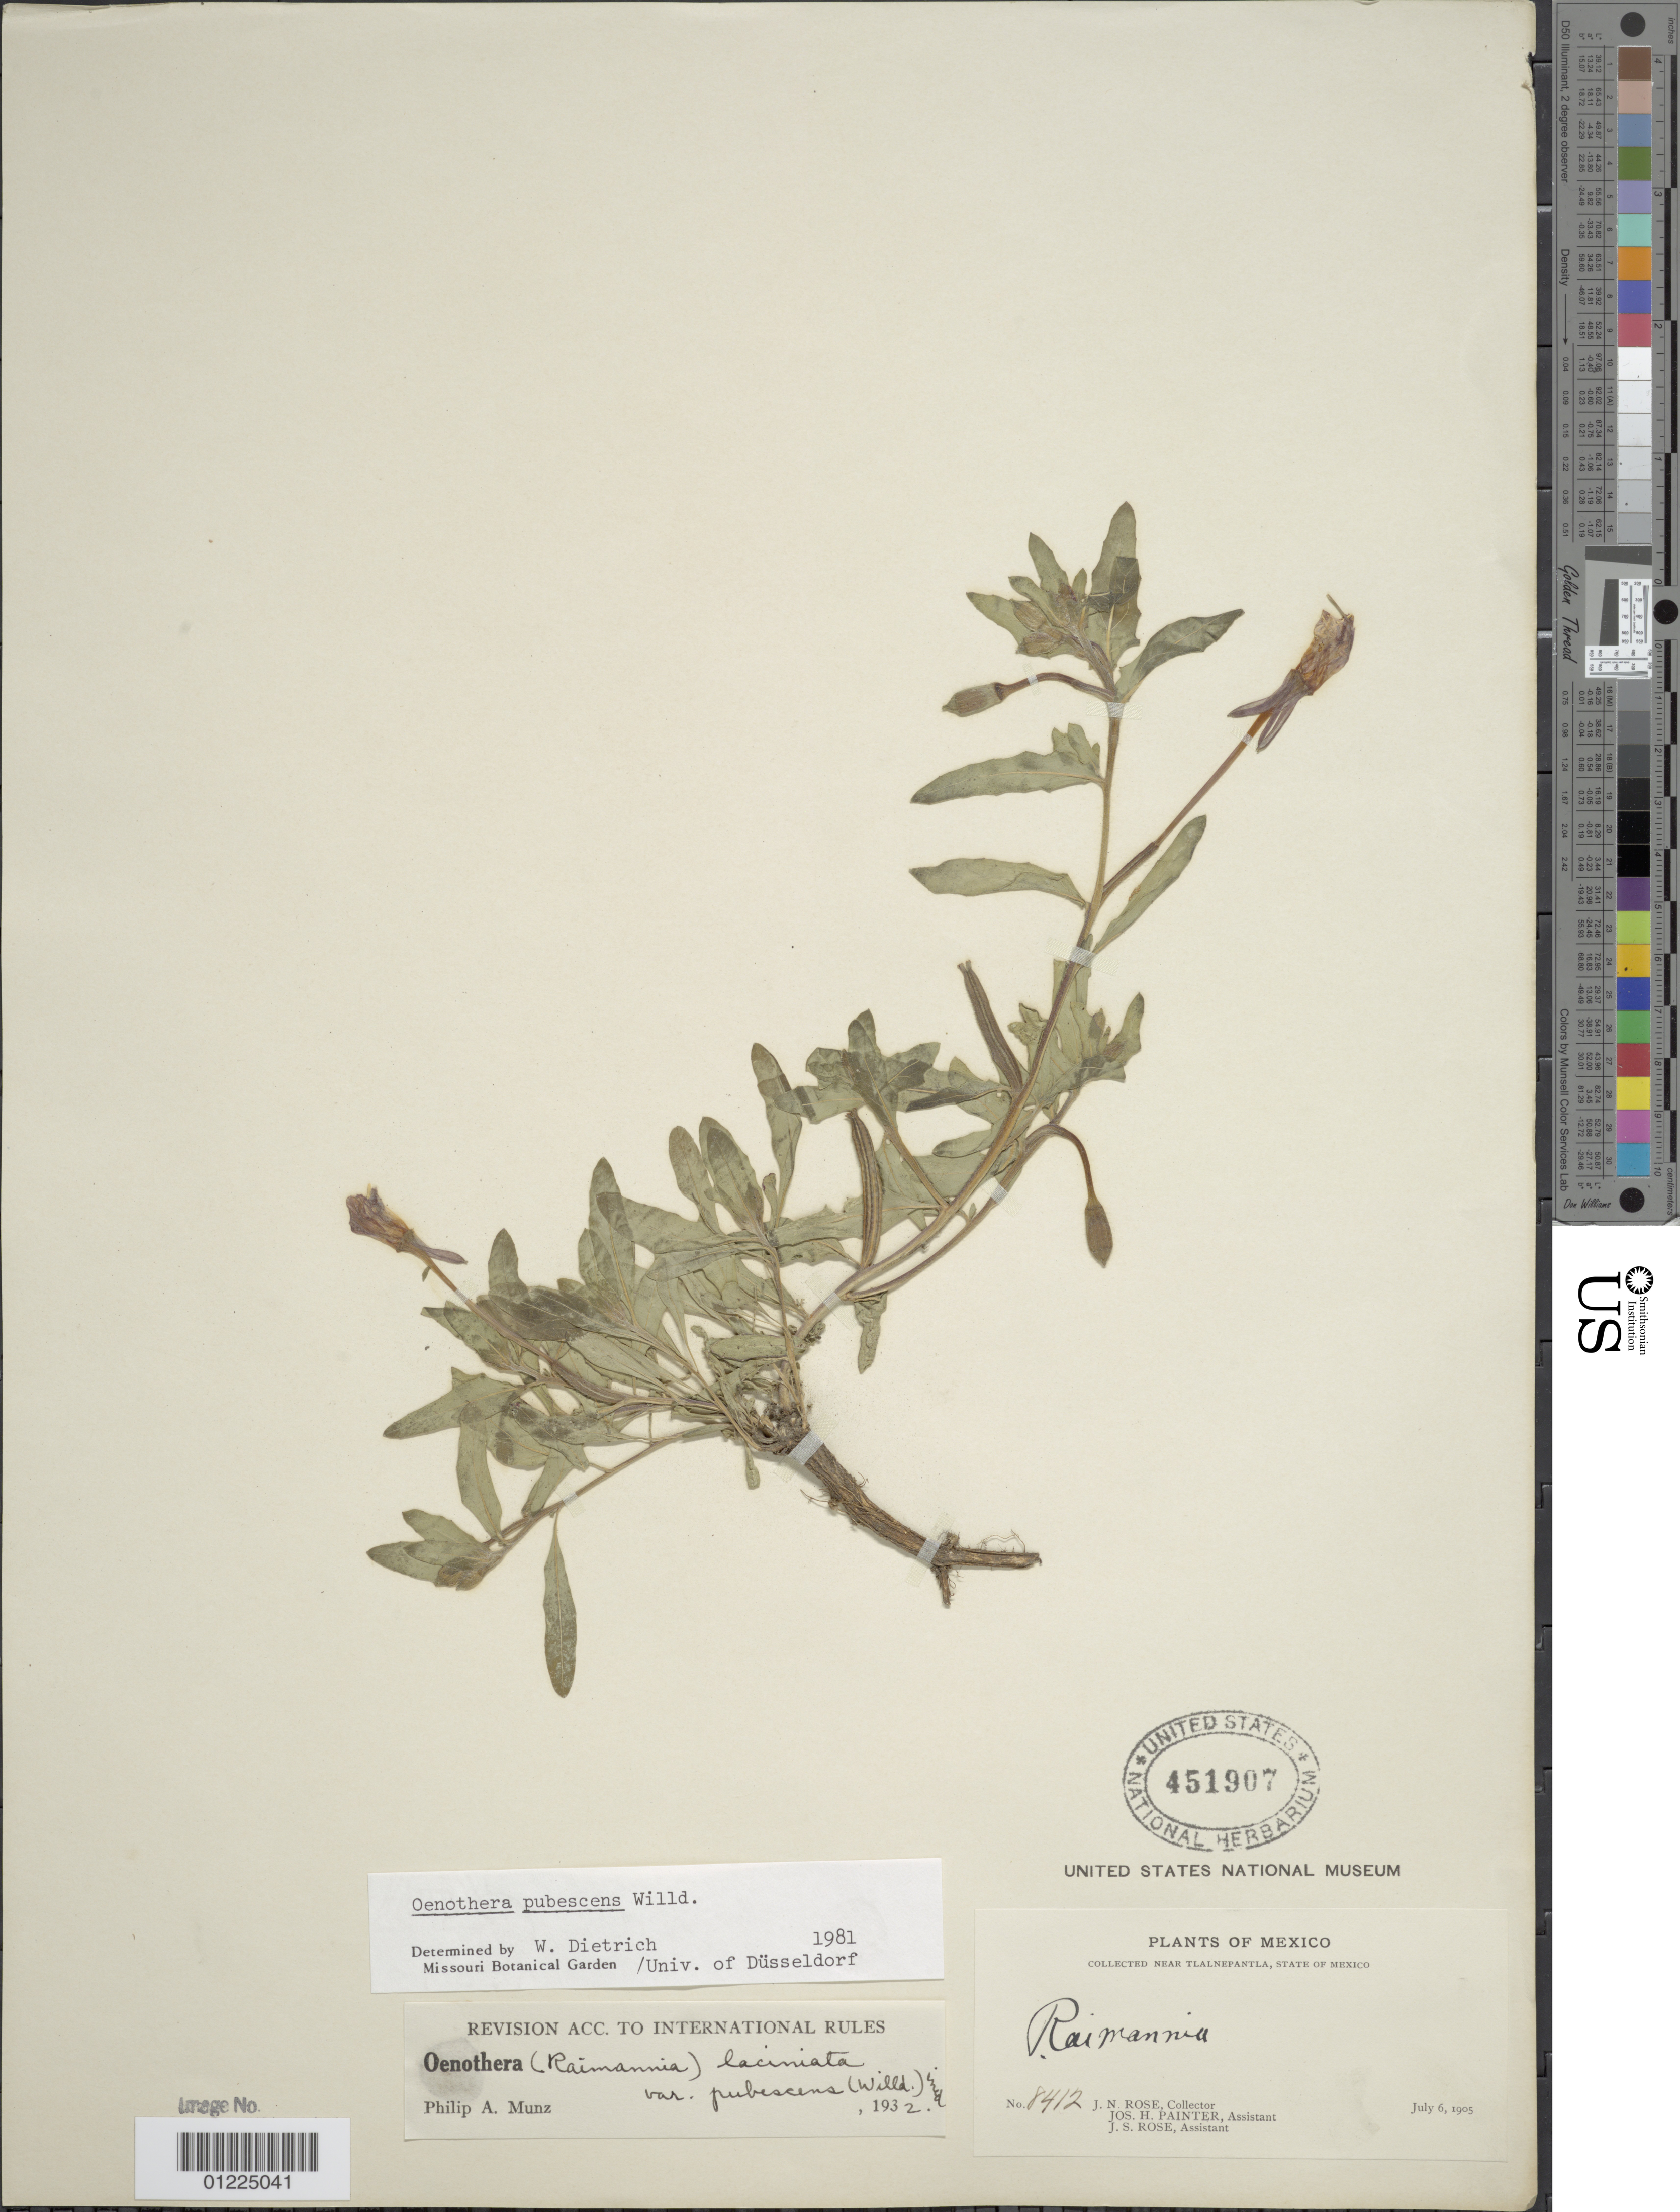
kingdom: Plantae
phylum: Tracheophyta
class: Magnoliopsida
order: Myrtales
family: Onagraceae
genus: Oenothera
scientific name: Oenothera pubescens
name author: Willd. ex Spreng.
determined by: Dietrich, W.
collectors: J. N. Rose, J. H. Painter & J. S. Rose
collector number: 8412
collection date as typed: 06 Jul 1905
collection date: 1905-07-06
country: Mexico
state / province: México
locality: Near Tlalnepantla.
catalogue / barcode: US 451907